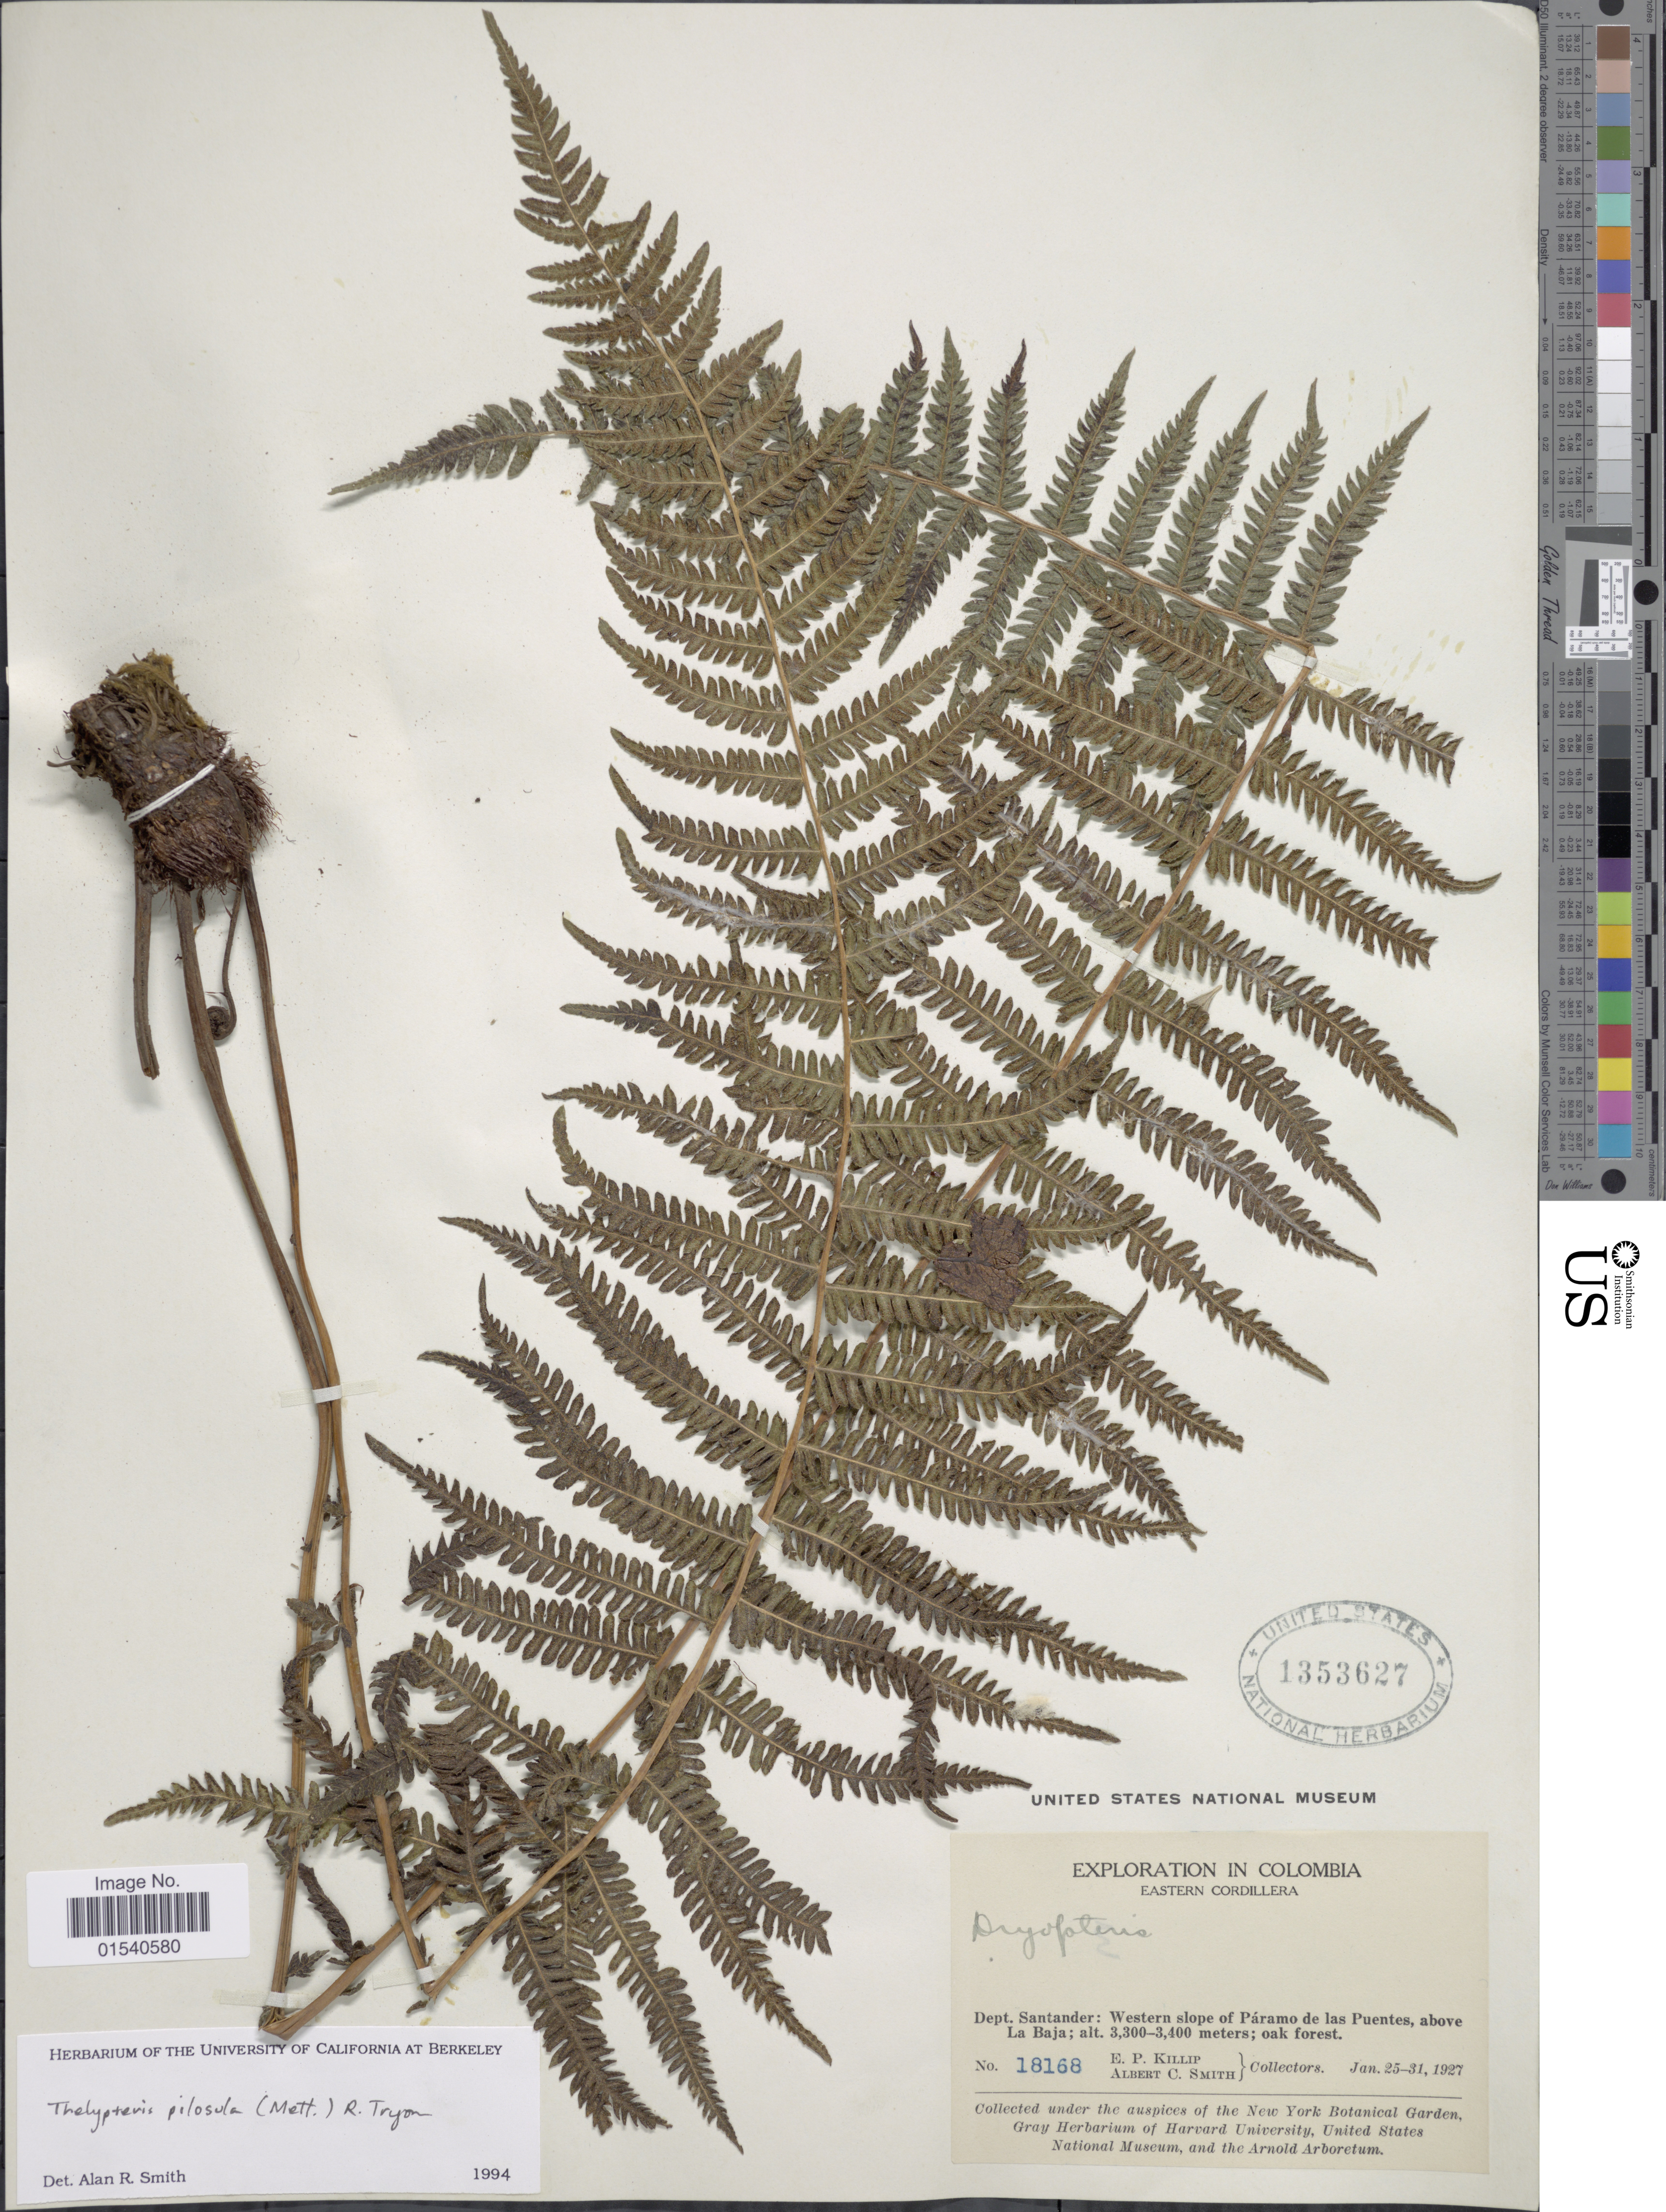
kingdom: Plantae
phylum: Tracheophyta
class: Polypodiopsida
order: Polypodiales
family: Thelypteridaceae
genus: Amauropelta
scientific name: Amauropelta pilosula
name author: (Klotzsch & H. Karst.) Á. Löve & D. Löve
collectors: E. P. Killip & A. C. Smith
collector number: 18168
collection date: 1927-01-25/1927-01-31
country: Colombia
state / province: Santander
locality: Eastern Cordillera, Dept Santander: Western slope of Páramo de las Puentes, above La Baja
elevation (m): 3300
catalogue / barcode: US 1353627